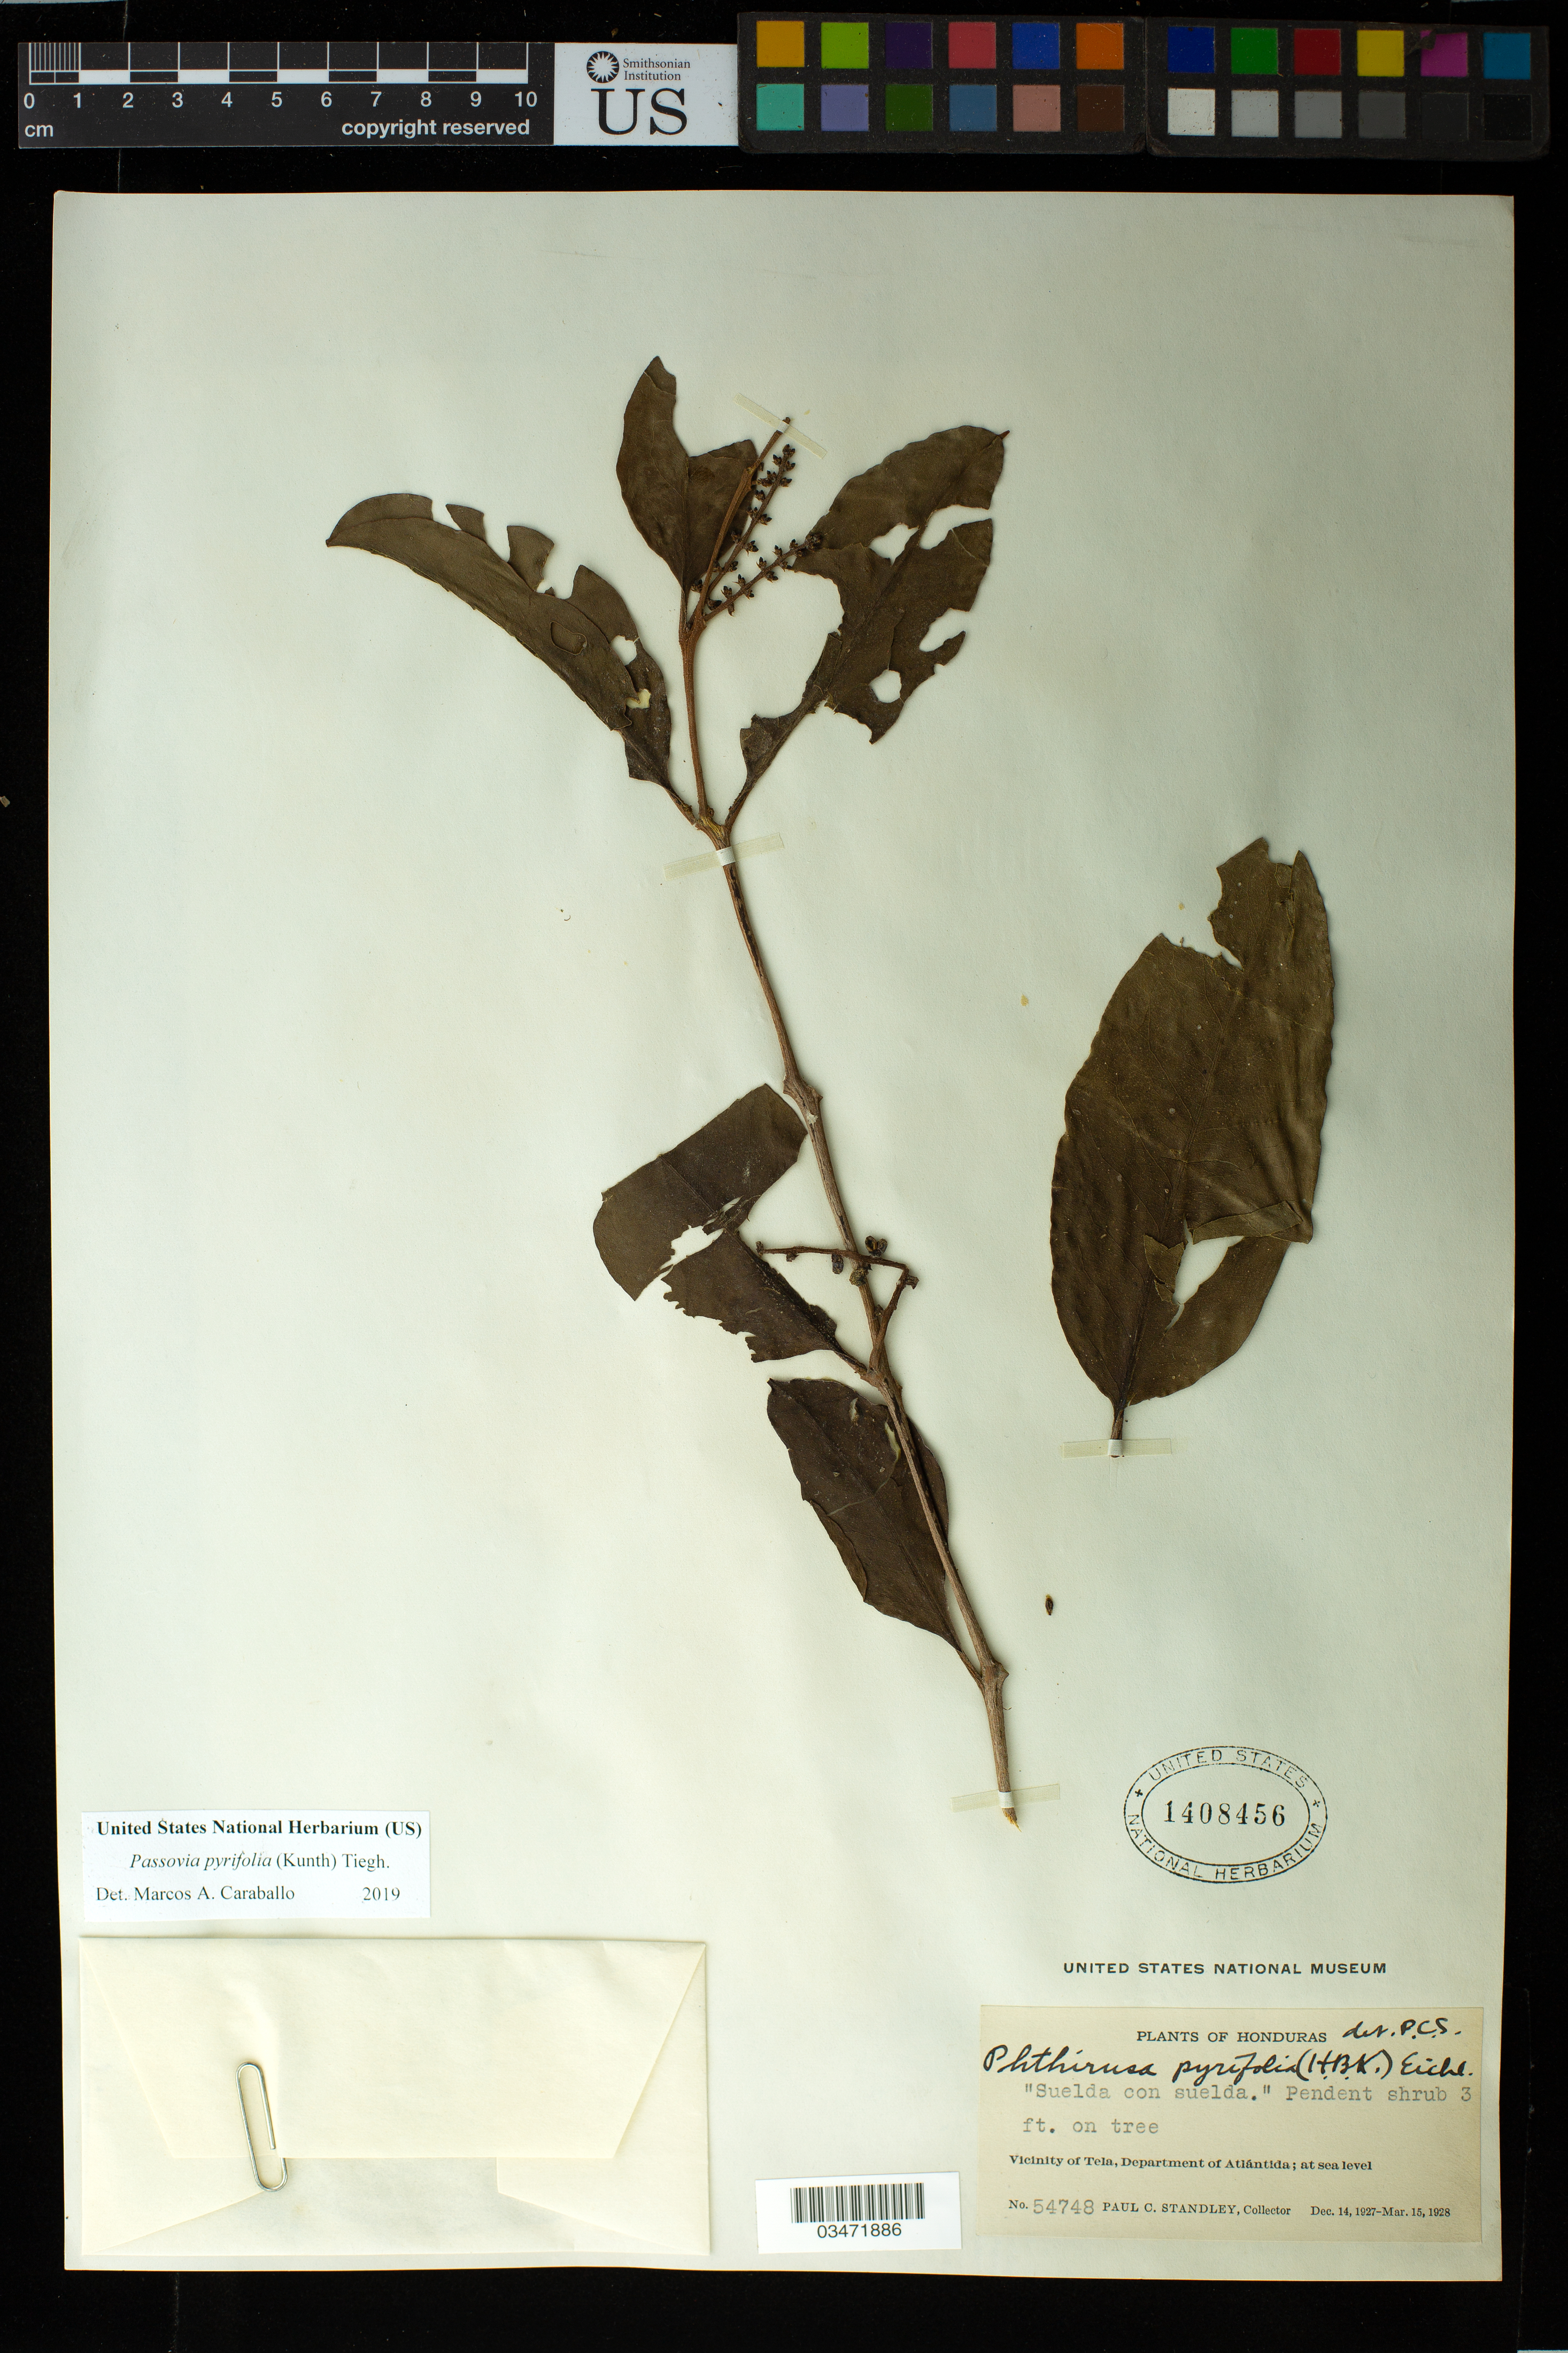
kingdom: Plantae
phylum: Tracheophyta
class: Magnoliopsida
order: Santalales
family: Loranthaceae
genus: Passovia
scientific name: Passovia pyrifolia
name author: (Kunth) Tiegh.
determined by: Caraballo-Ortiz, Marcos A., (MISS), University of Mississippi (UNITED STATES)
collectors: P. C. Standley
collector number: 54748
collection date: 1927-12-14/1928-03-15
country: Honduras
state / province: Atlántida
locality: Tela, vicinity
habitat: On tree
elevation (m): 0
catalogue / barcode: US 1408456